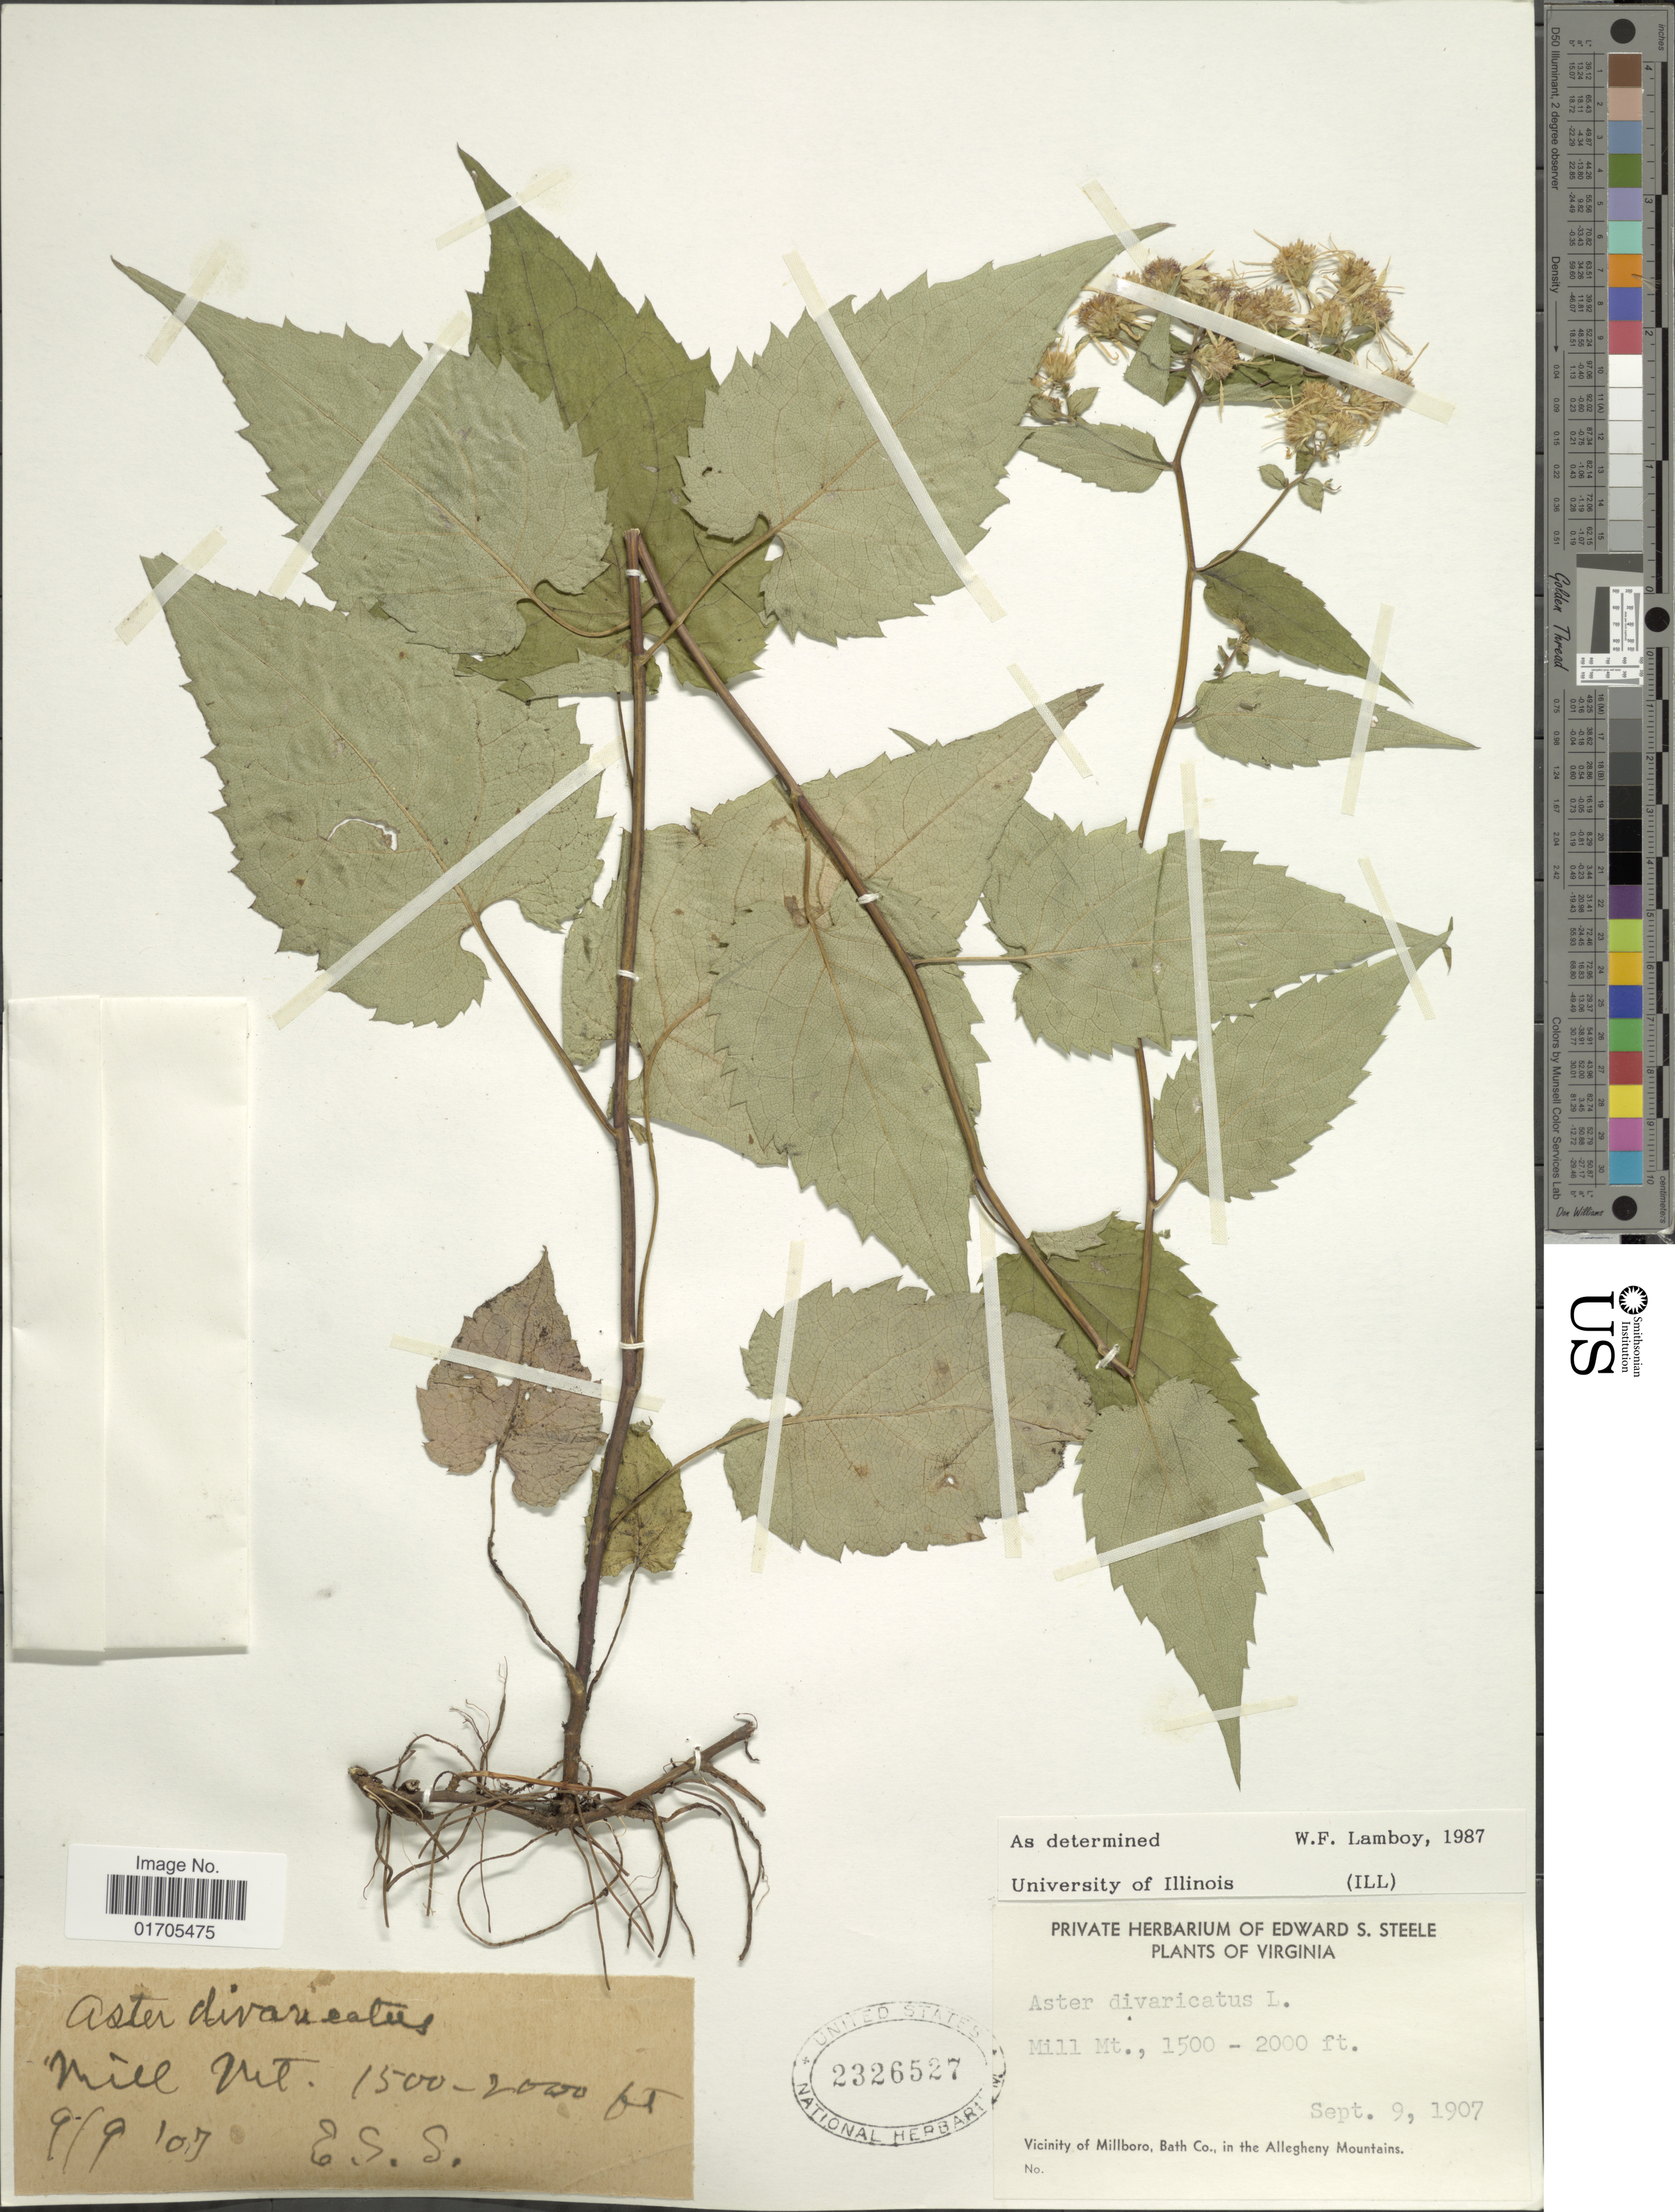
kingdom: Plantae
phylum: Tracheophyta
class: Magnoliopsida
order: Asterales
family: Asteraceae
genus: Eurybia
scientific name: Eurybia divaricata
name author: (L.) G.L. Nesom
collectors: E. Steele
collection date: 1907-09-09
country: United States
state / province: Virginia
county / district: Bath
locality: Virginia. Mill Mt. Vicinity of Millboro, Bath Co., in the Allegheny Mountains.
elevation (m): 457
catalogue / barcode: US 2326527